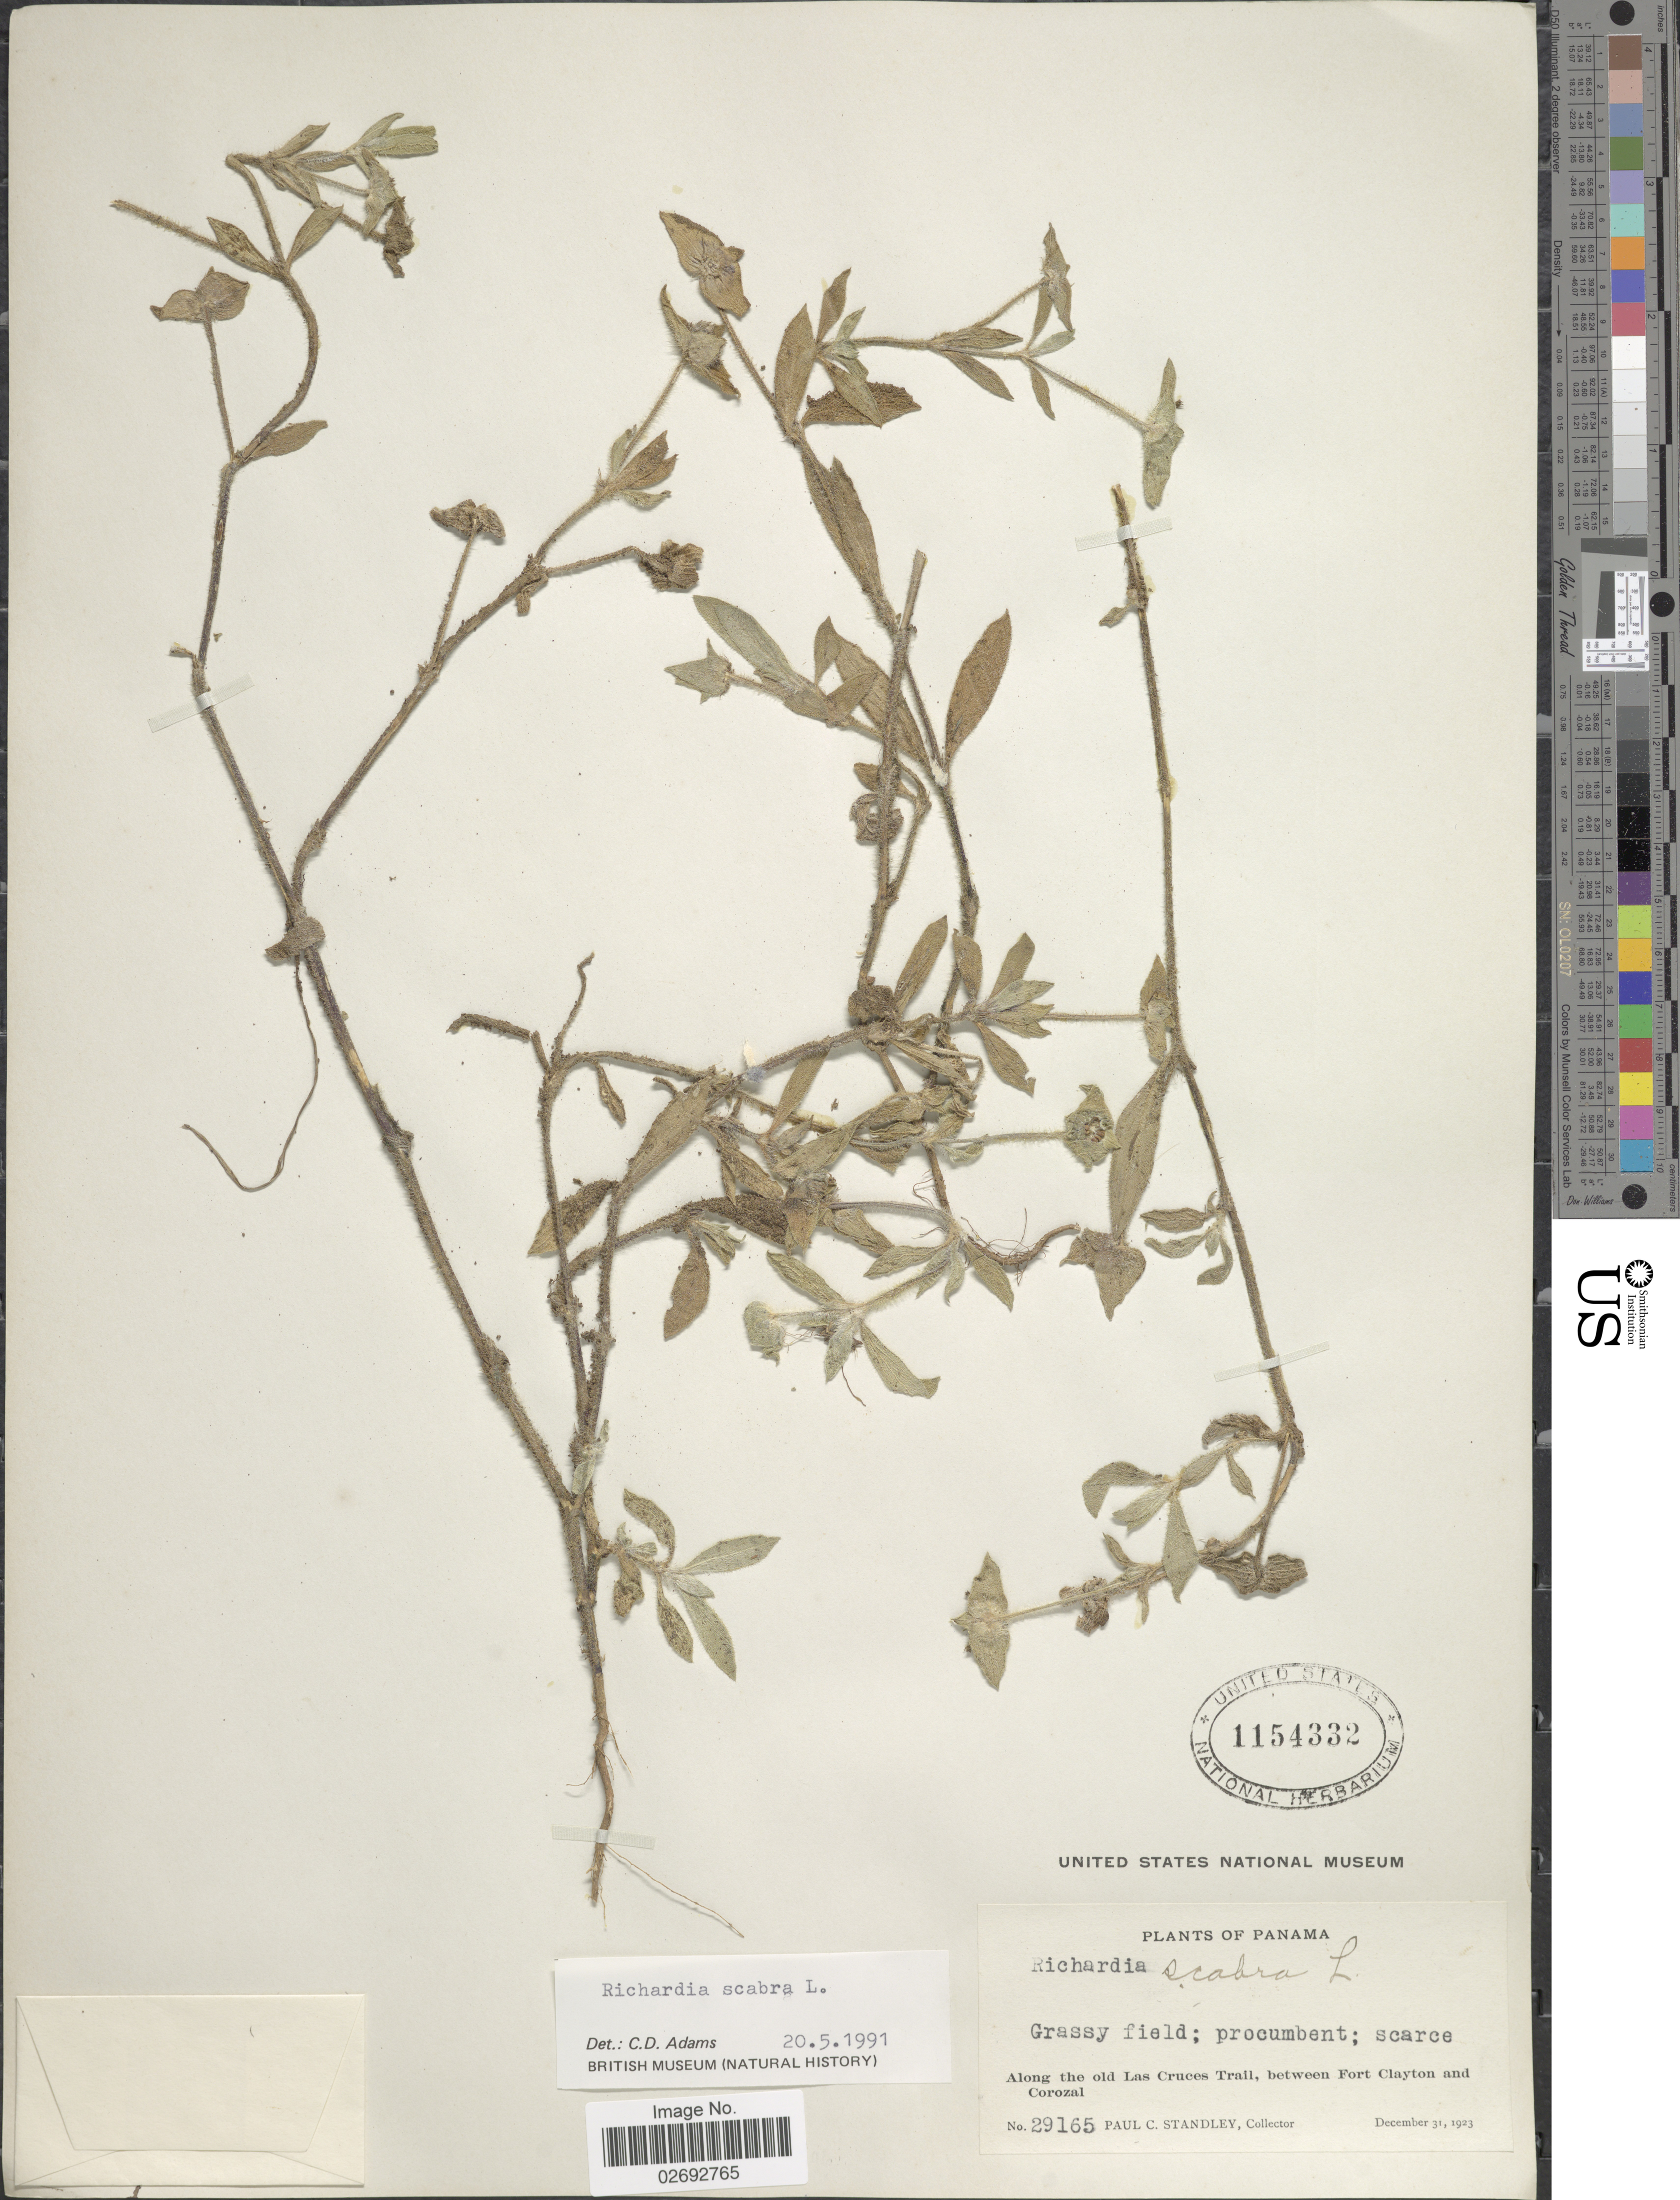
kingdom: Plantae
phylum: Tracheophyta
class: Magnoliopsida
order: Gentianales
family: Rubiaceae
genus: Richardia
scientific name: Richardia scabra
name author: L.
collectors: P. C. Standley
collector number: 29165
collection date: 1923-12-31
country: Panama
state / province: Panamá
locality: Along the old Las Cruces Trail, between Fort Clayton and Corozal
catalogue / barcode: US 1154332